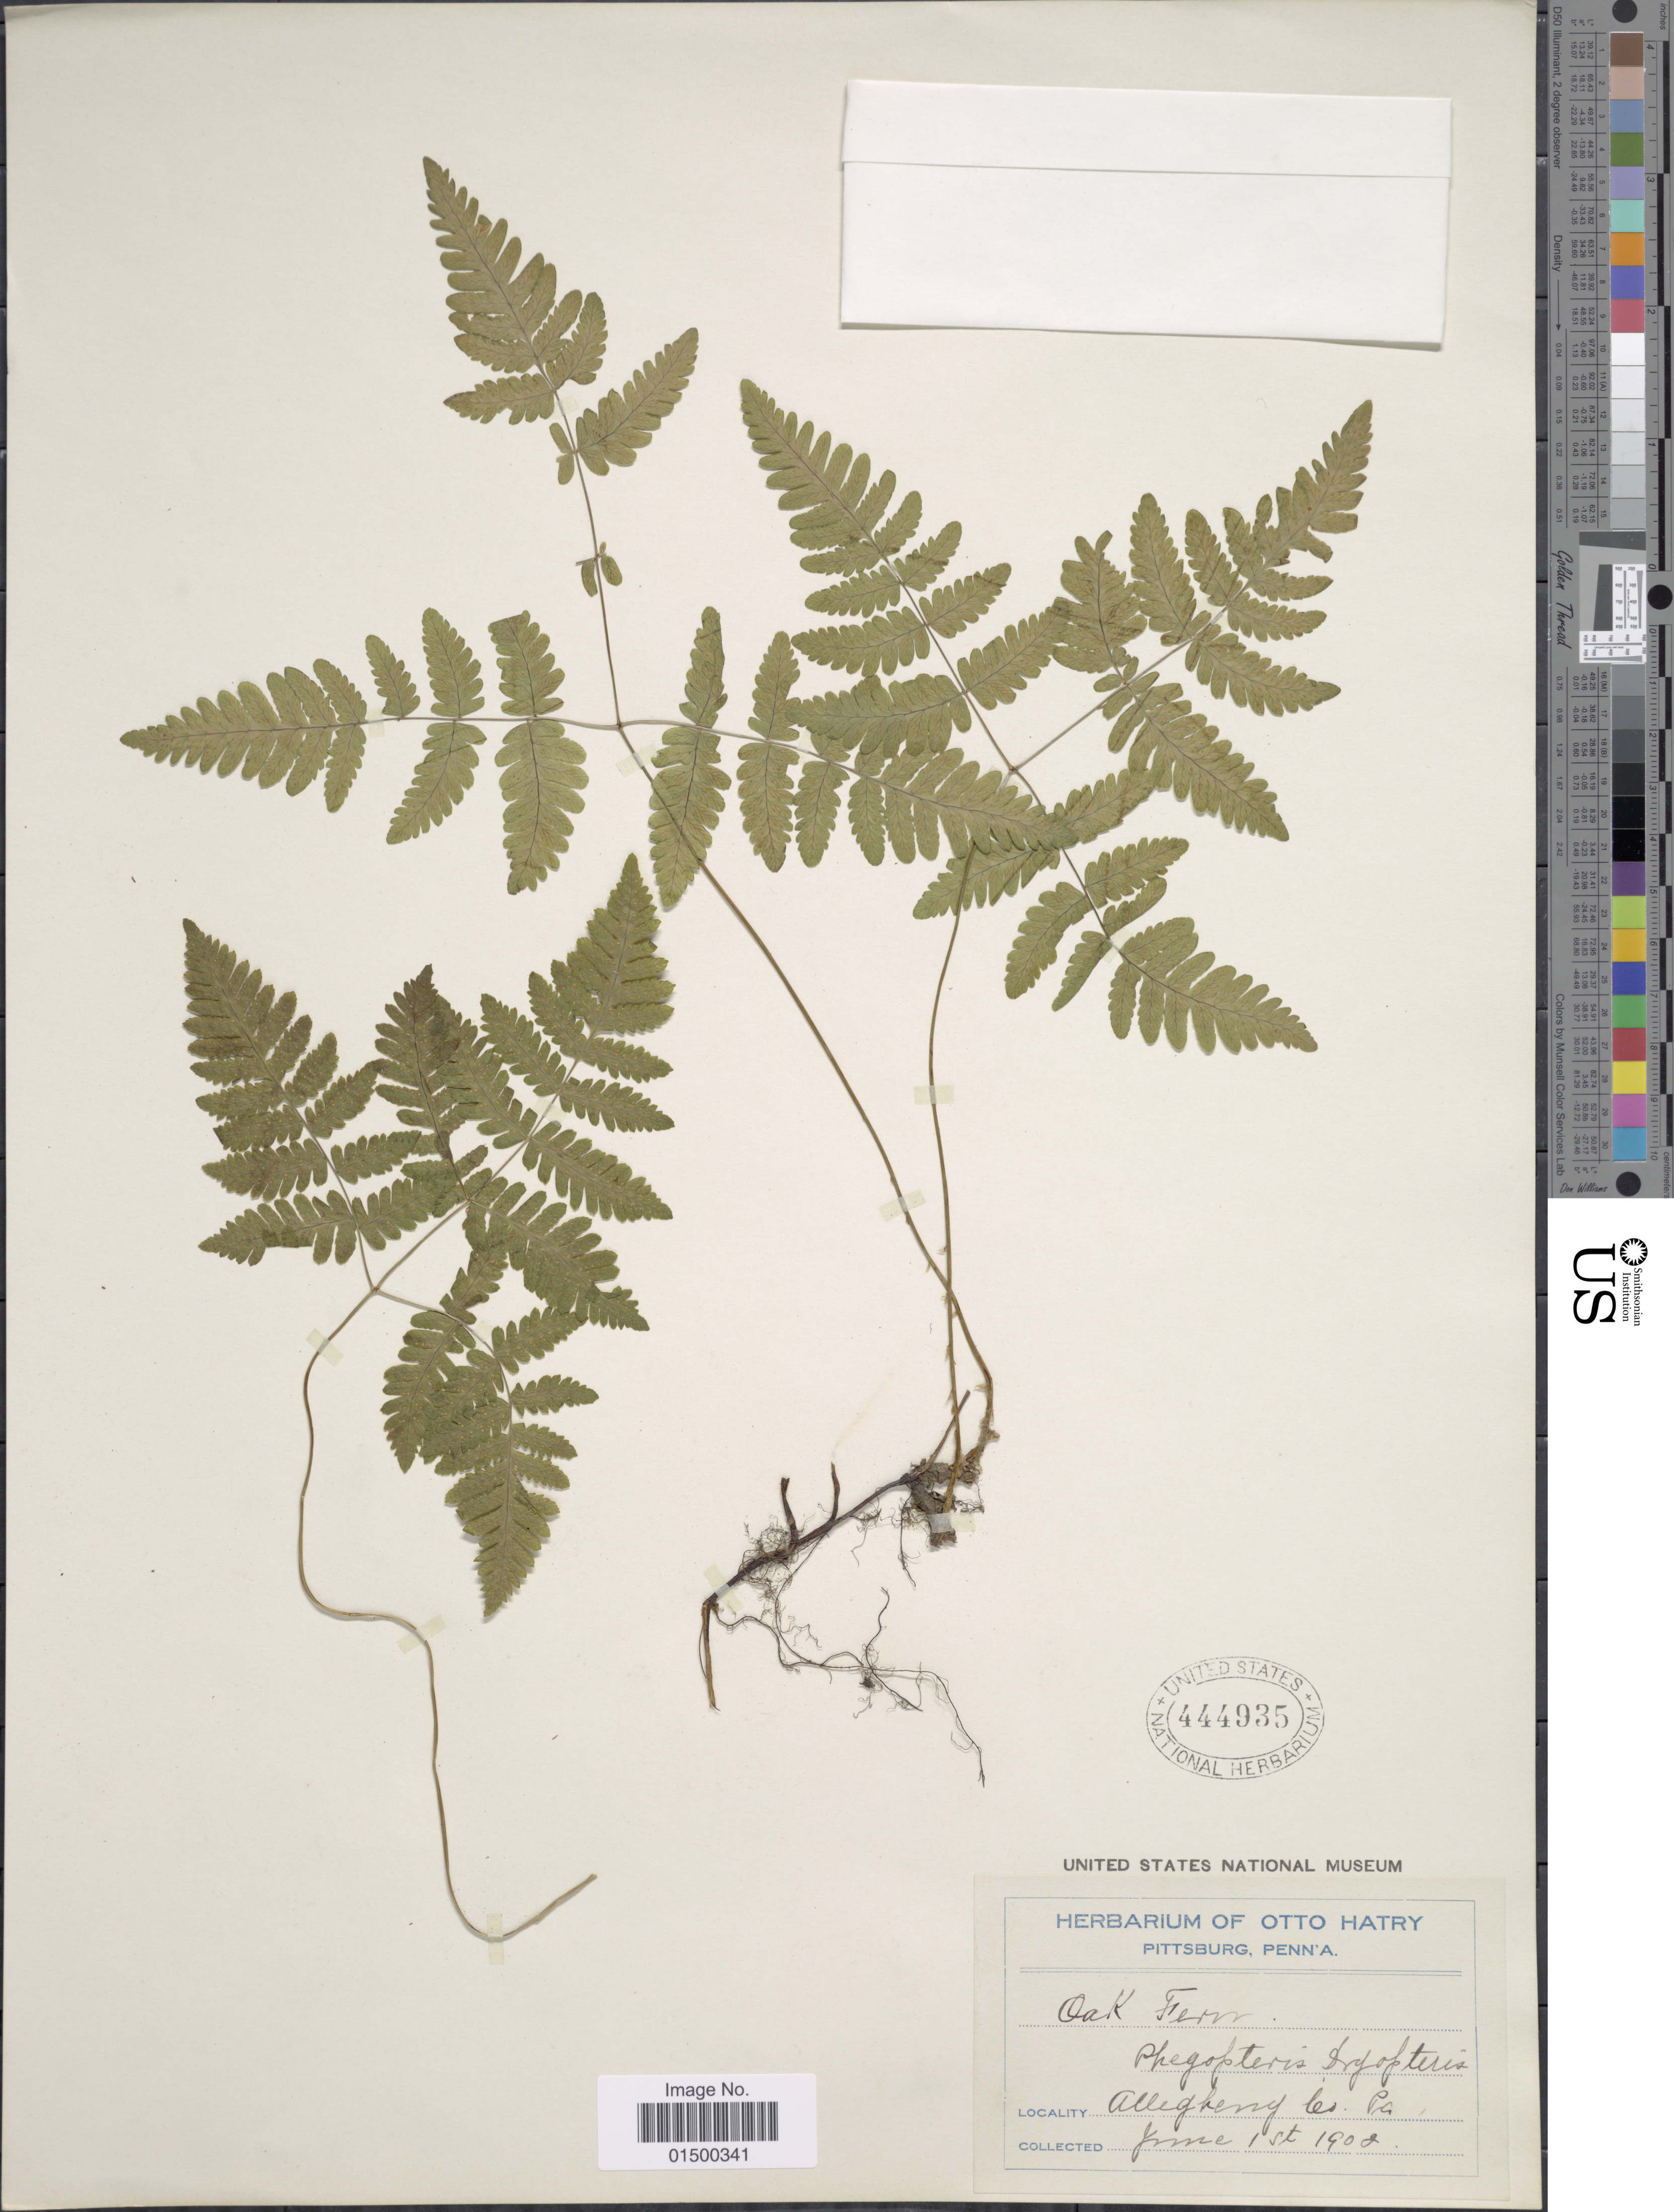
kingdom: Plantae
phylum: Tracheophyta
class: Polypodiopsida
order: Polypodiales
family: Cystopteridaceae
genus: Gymnocarpium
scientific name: Gymnocarpium disjunctum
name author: (Rupr.) Ching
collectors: ex herb. Otto Hatry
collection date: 1908-06-01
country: United States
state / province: Pennsylvania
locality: Allegheny Co. Pa.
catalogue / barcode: US 444935